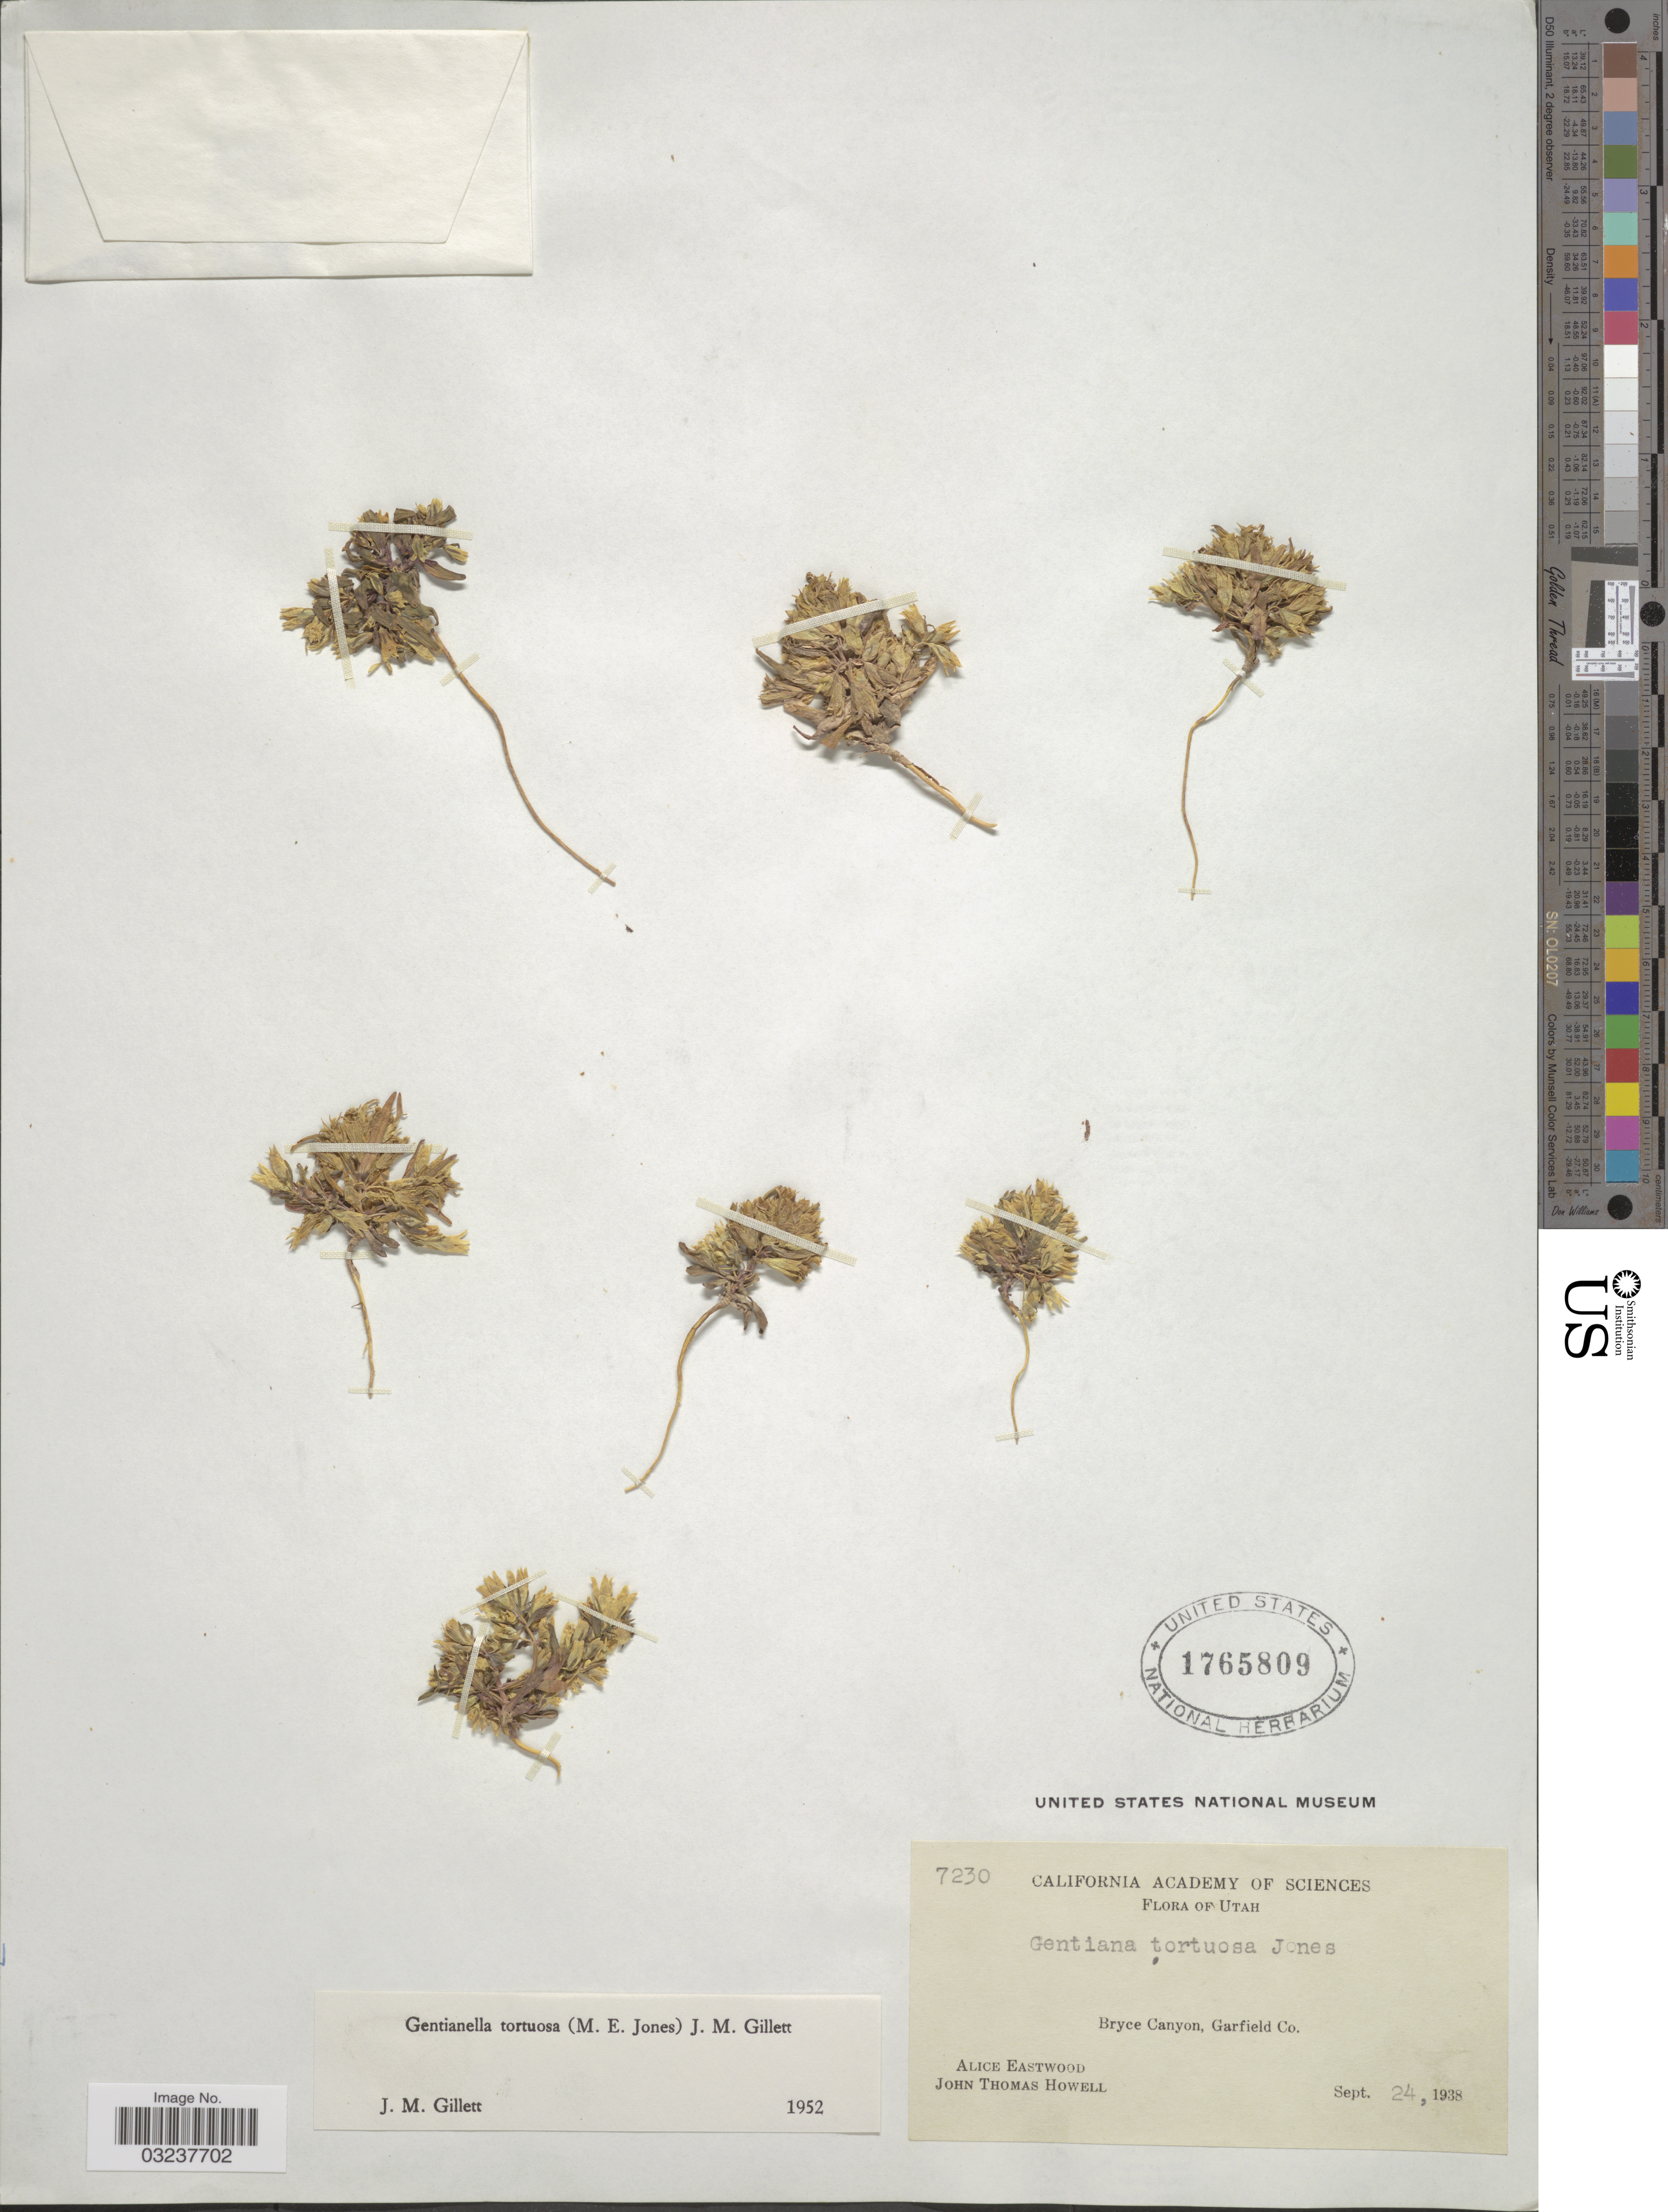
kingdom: Plantae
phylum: Tracheophyta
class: Magnoliopsida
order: Gentianales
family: Gentianaceae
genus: Gentianella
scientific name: Gentianella tortuosa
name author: (M.E. Jones) J.M. Gillett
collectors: A. Eastwood & J. T. Howell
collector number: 7230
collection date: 1938-09-24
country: United States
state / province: Utah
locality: Bryce Canyon, Garfield Co.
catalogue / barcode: US 1765809